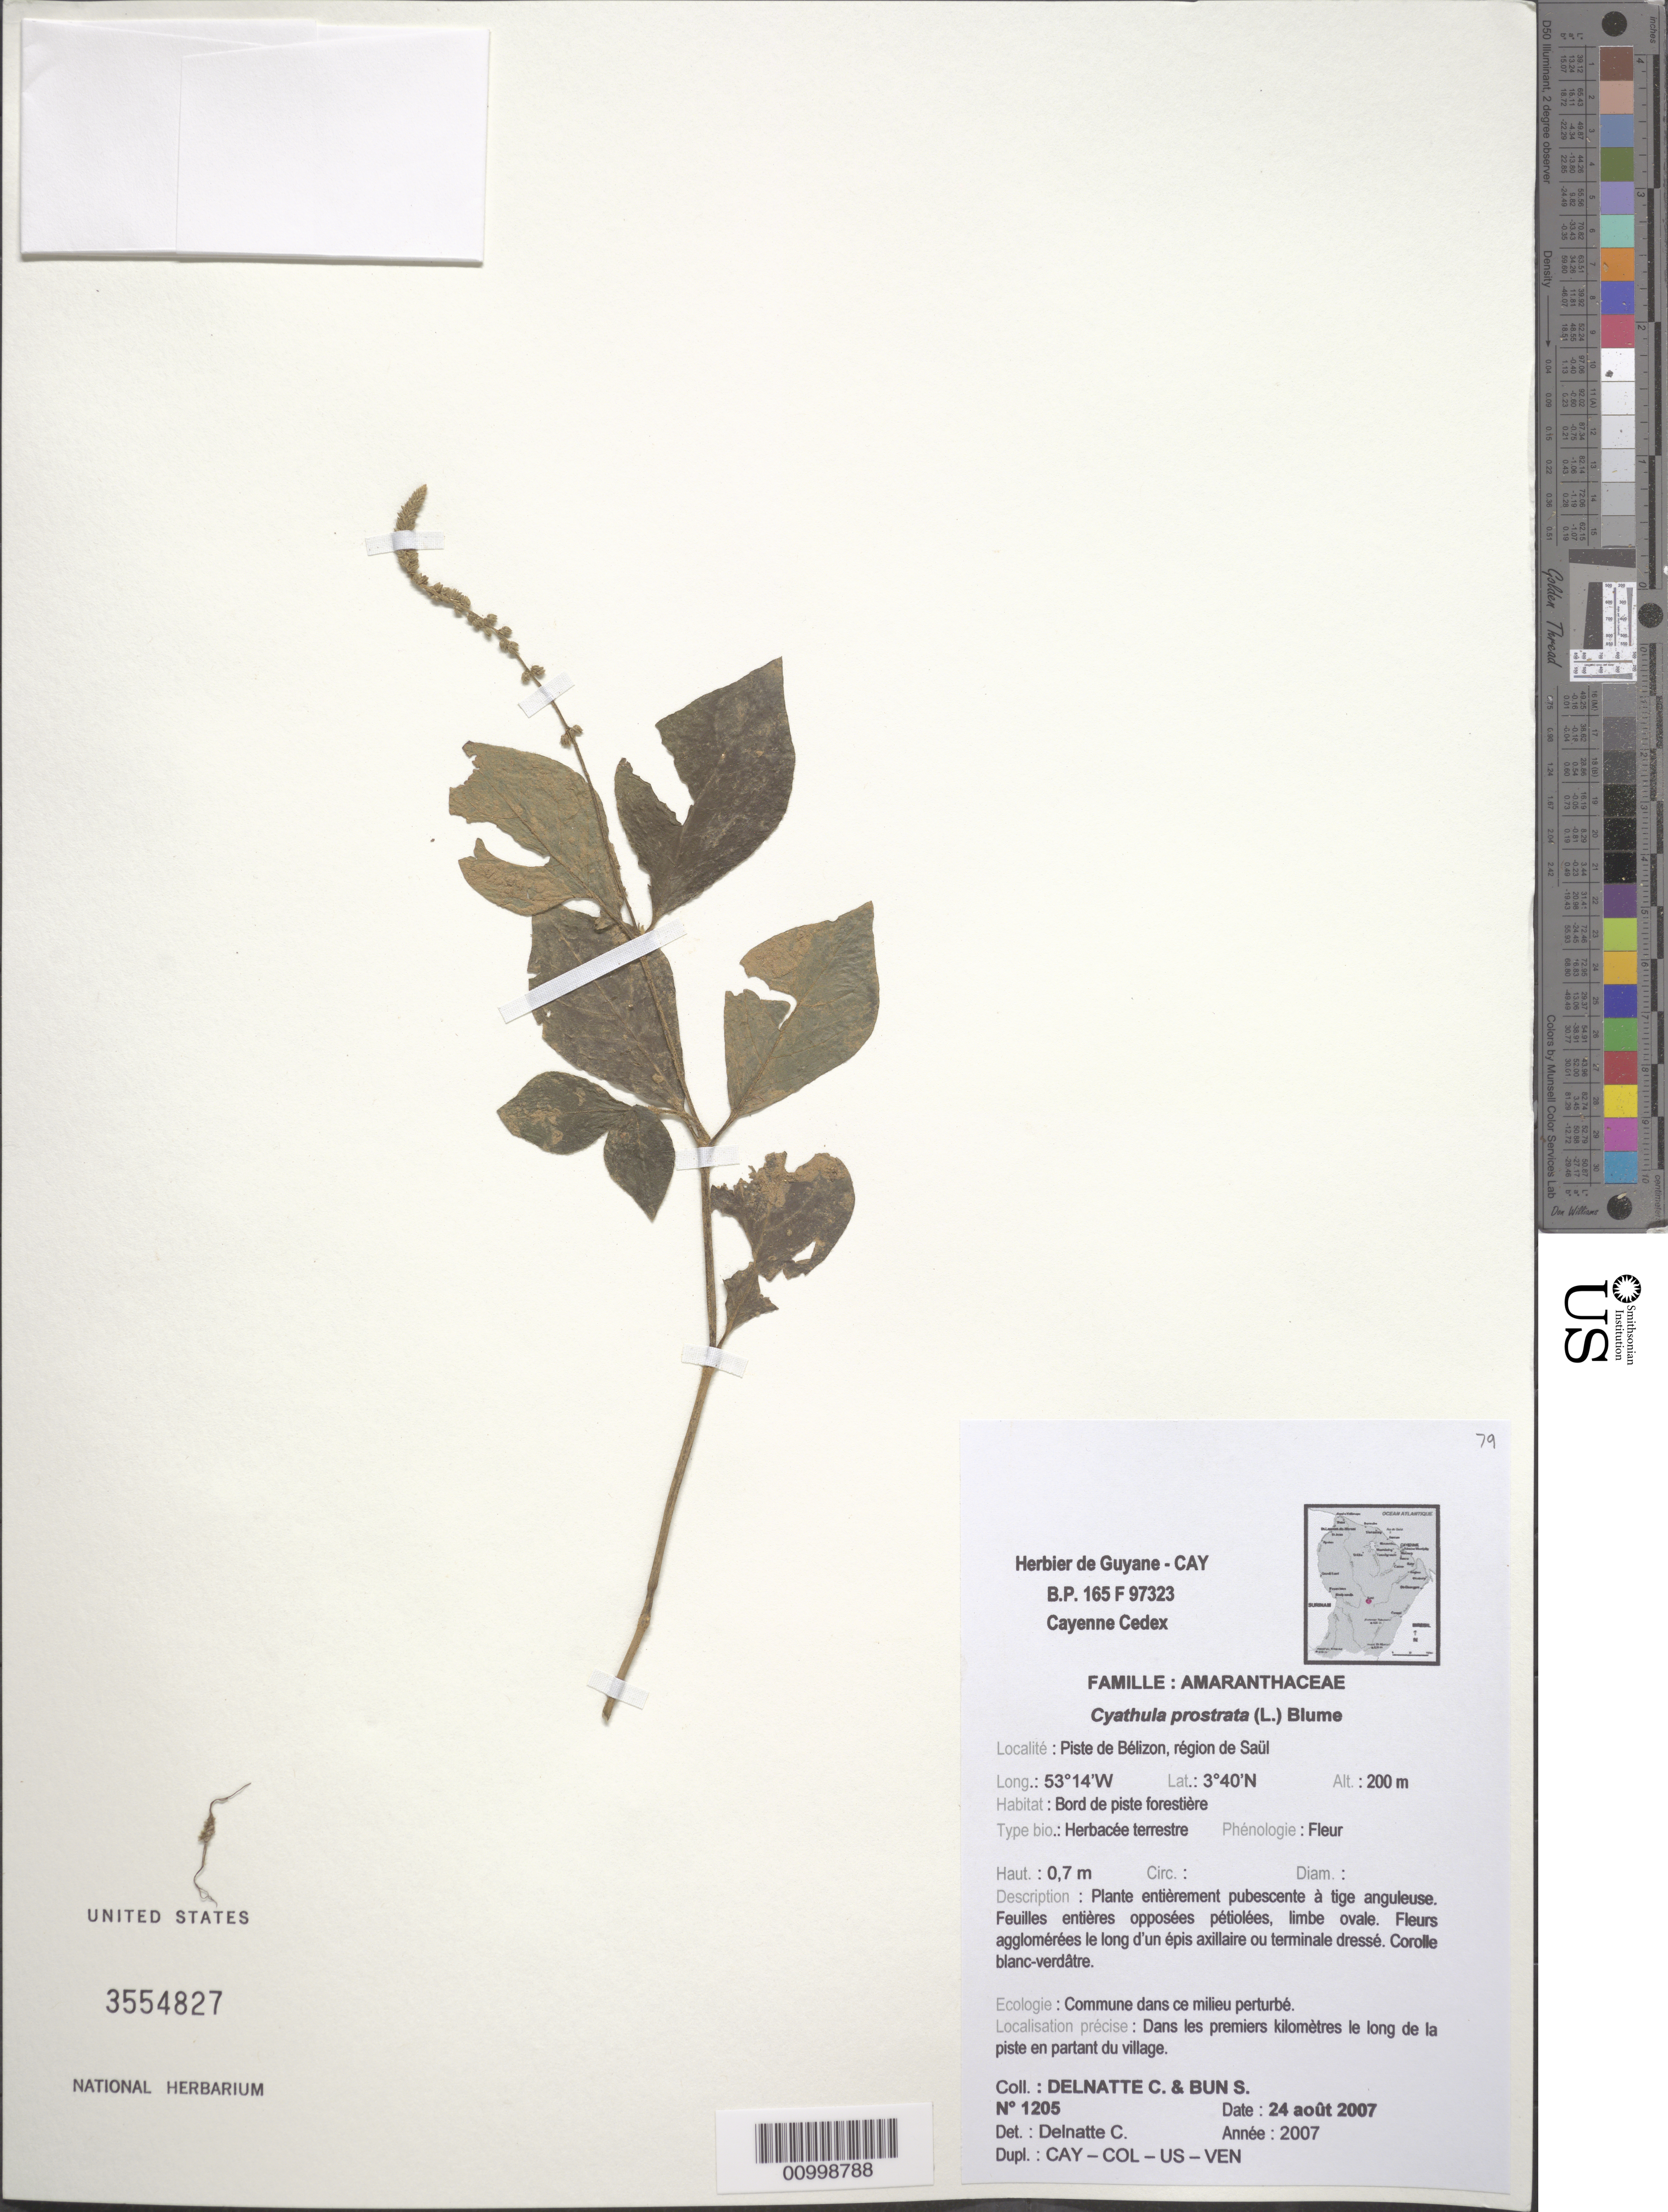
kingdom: Plantae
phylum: Tracheophyta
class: Magnoliopsida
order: Caryophyllales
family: Amaranthaceae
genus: Cyathula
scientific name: Cyathula prostrata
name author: (L.) Blume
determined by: Delnatte, C.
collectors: C. Delnatte & S. Bun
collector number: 1205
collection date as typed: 24-Aug-07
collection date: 2007-08-24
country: French Guiana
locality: Piste de Bélizon, region de Saul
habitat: Bord de piste forestiere. Dans les premiers km le long de la piste en partant du village; Commune dans ce milieu perturbe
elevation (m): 200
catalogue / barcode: US 3554827